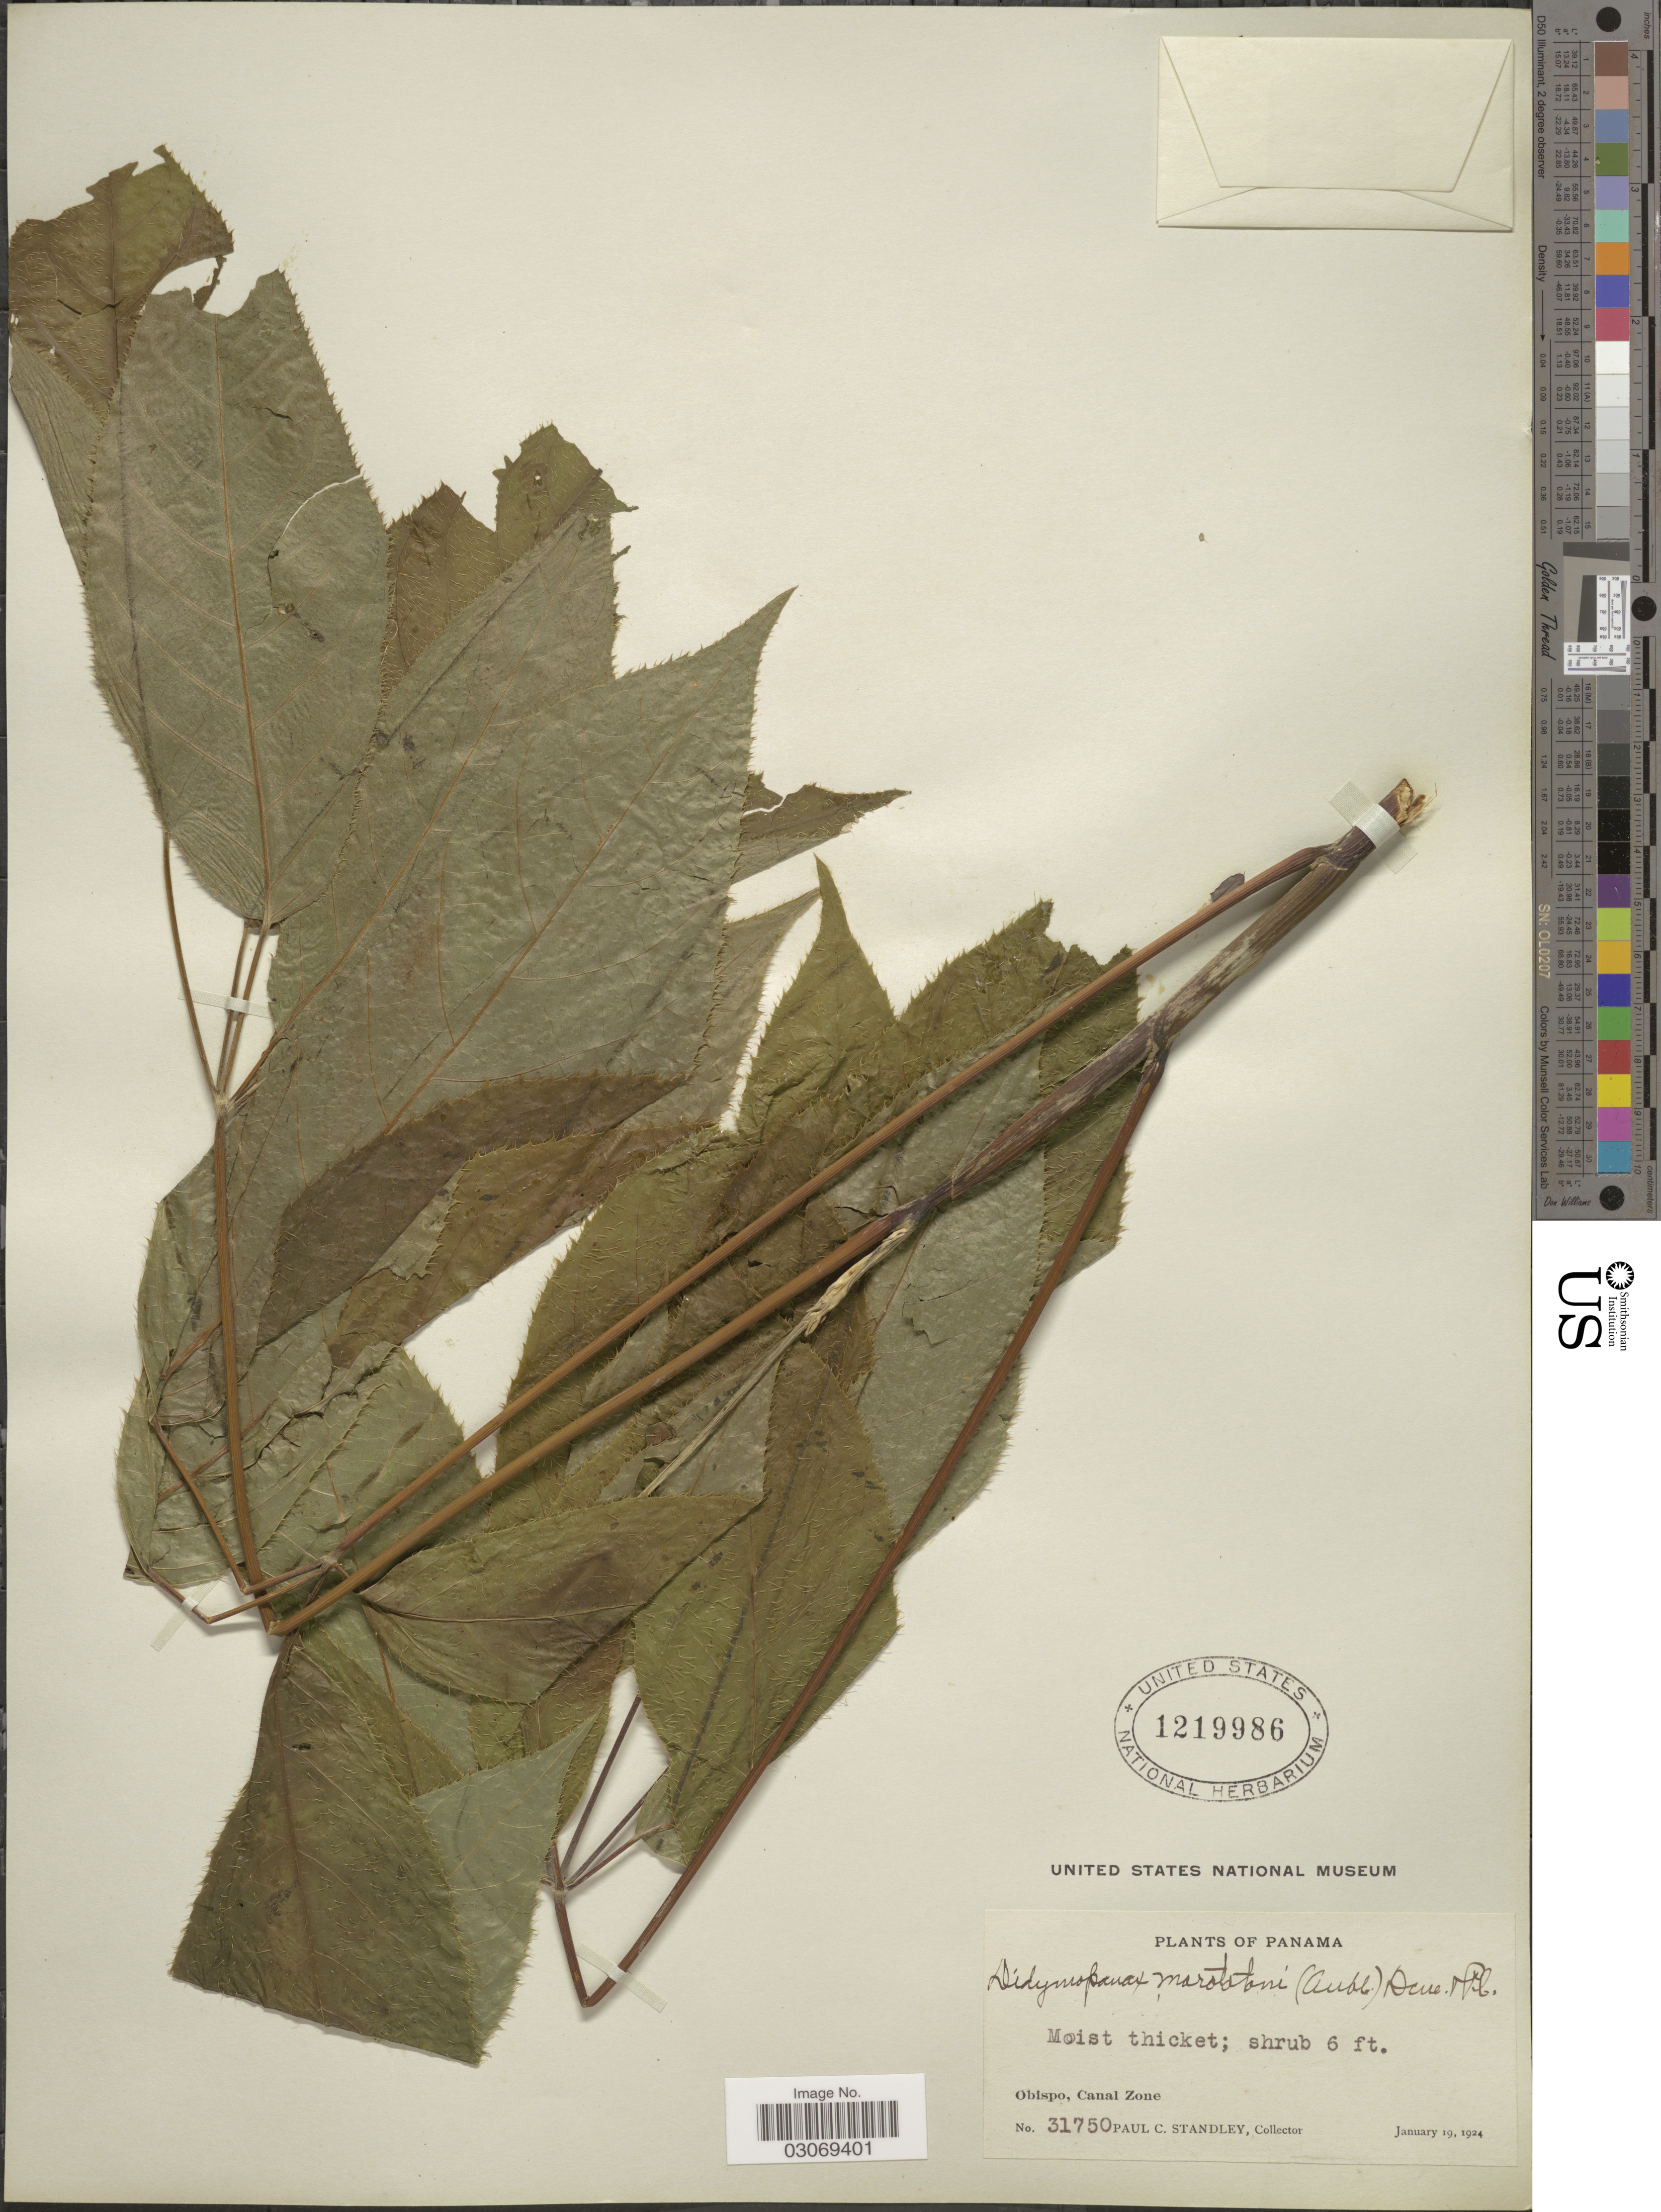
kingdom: Plantae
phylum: Tracheophyta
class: Magnoliopsida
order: Apiales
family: Araliaceae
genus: Schefflera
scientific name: Schefflera morototoni (Aubl.) Maguire, Steyerm. & Frodin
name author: (Aubl.) Maguire et al.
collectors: P. C. Standley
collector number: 31750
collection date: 1924-01-19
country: Panama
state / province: Colón / Panamá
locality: Obispo, Canal Zone.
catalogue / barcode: US 1219986